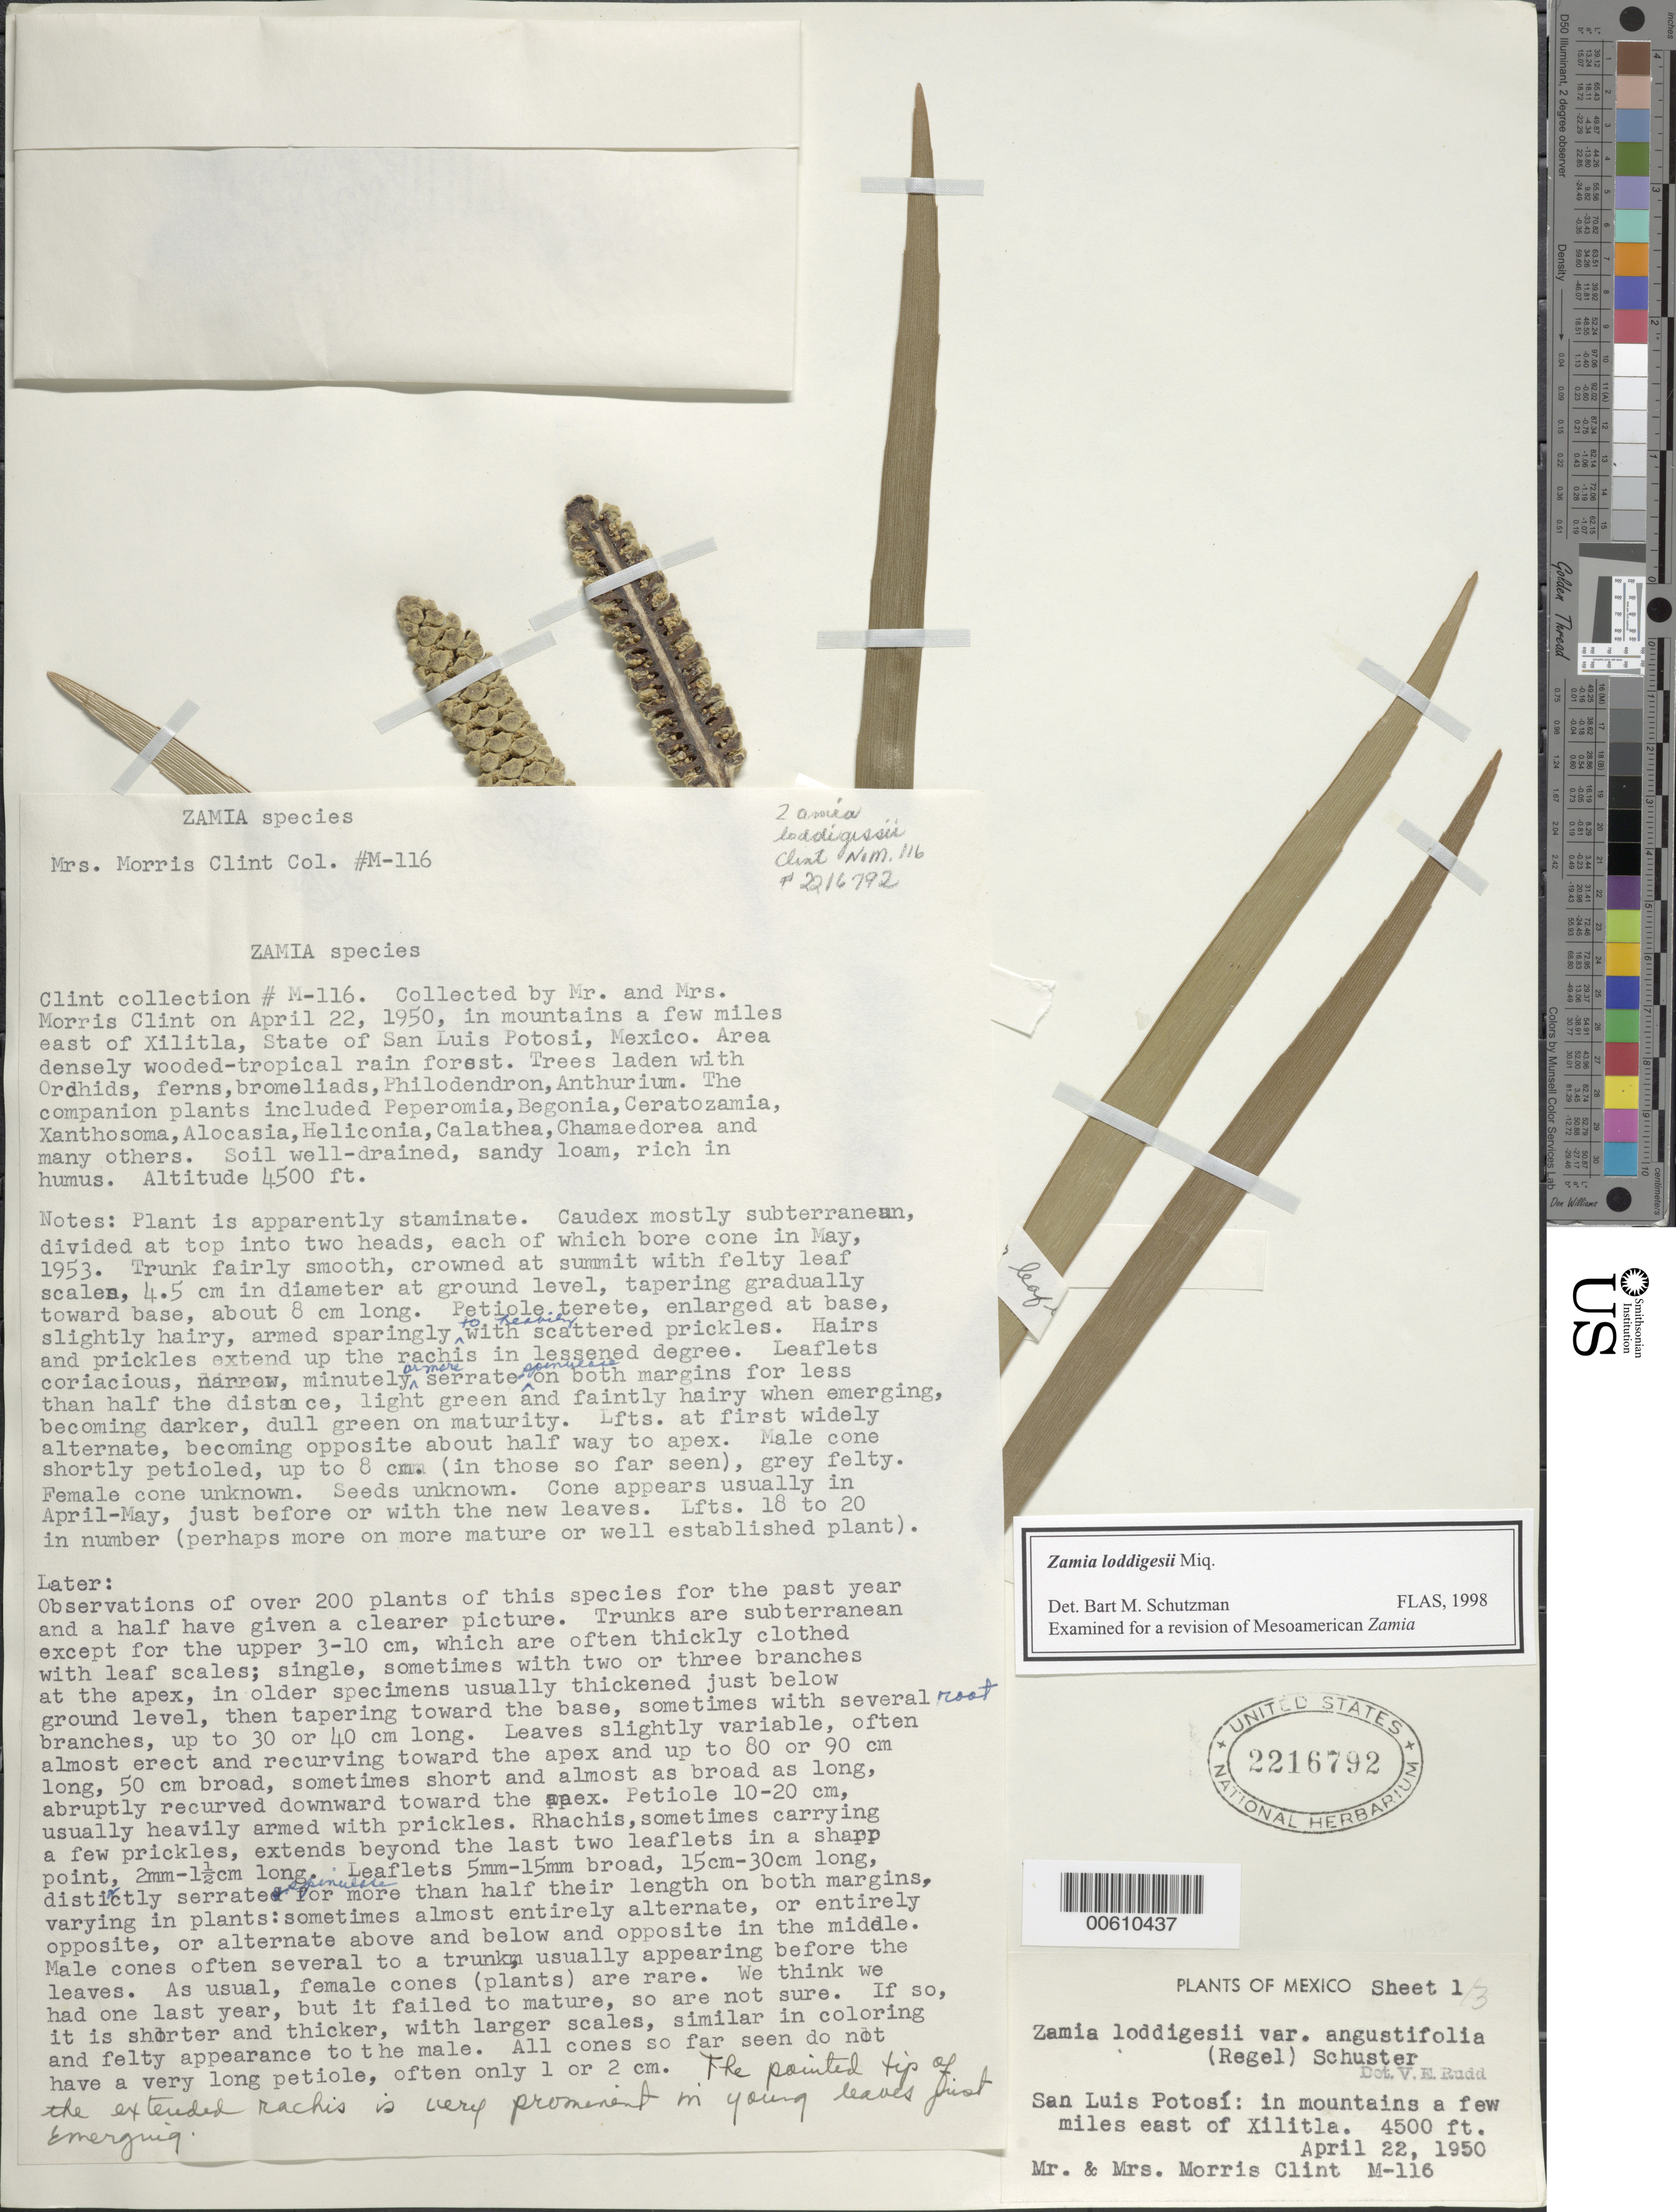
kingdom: Plantae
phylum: Tracheophyta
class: Cycadopsida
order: Cycadales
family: Zamiaceae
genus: Zamia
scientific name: Zamia loddigesii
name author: Miq.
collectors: M. Clint & M. Clint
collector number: M-116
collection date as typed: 22 Apr 1950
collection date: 1950-04-22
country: Mexico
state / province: San Luis Potosí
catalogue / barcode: US 2216792